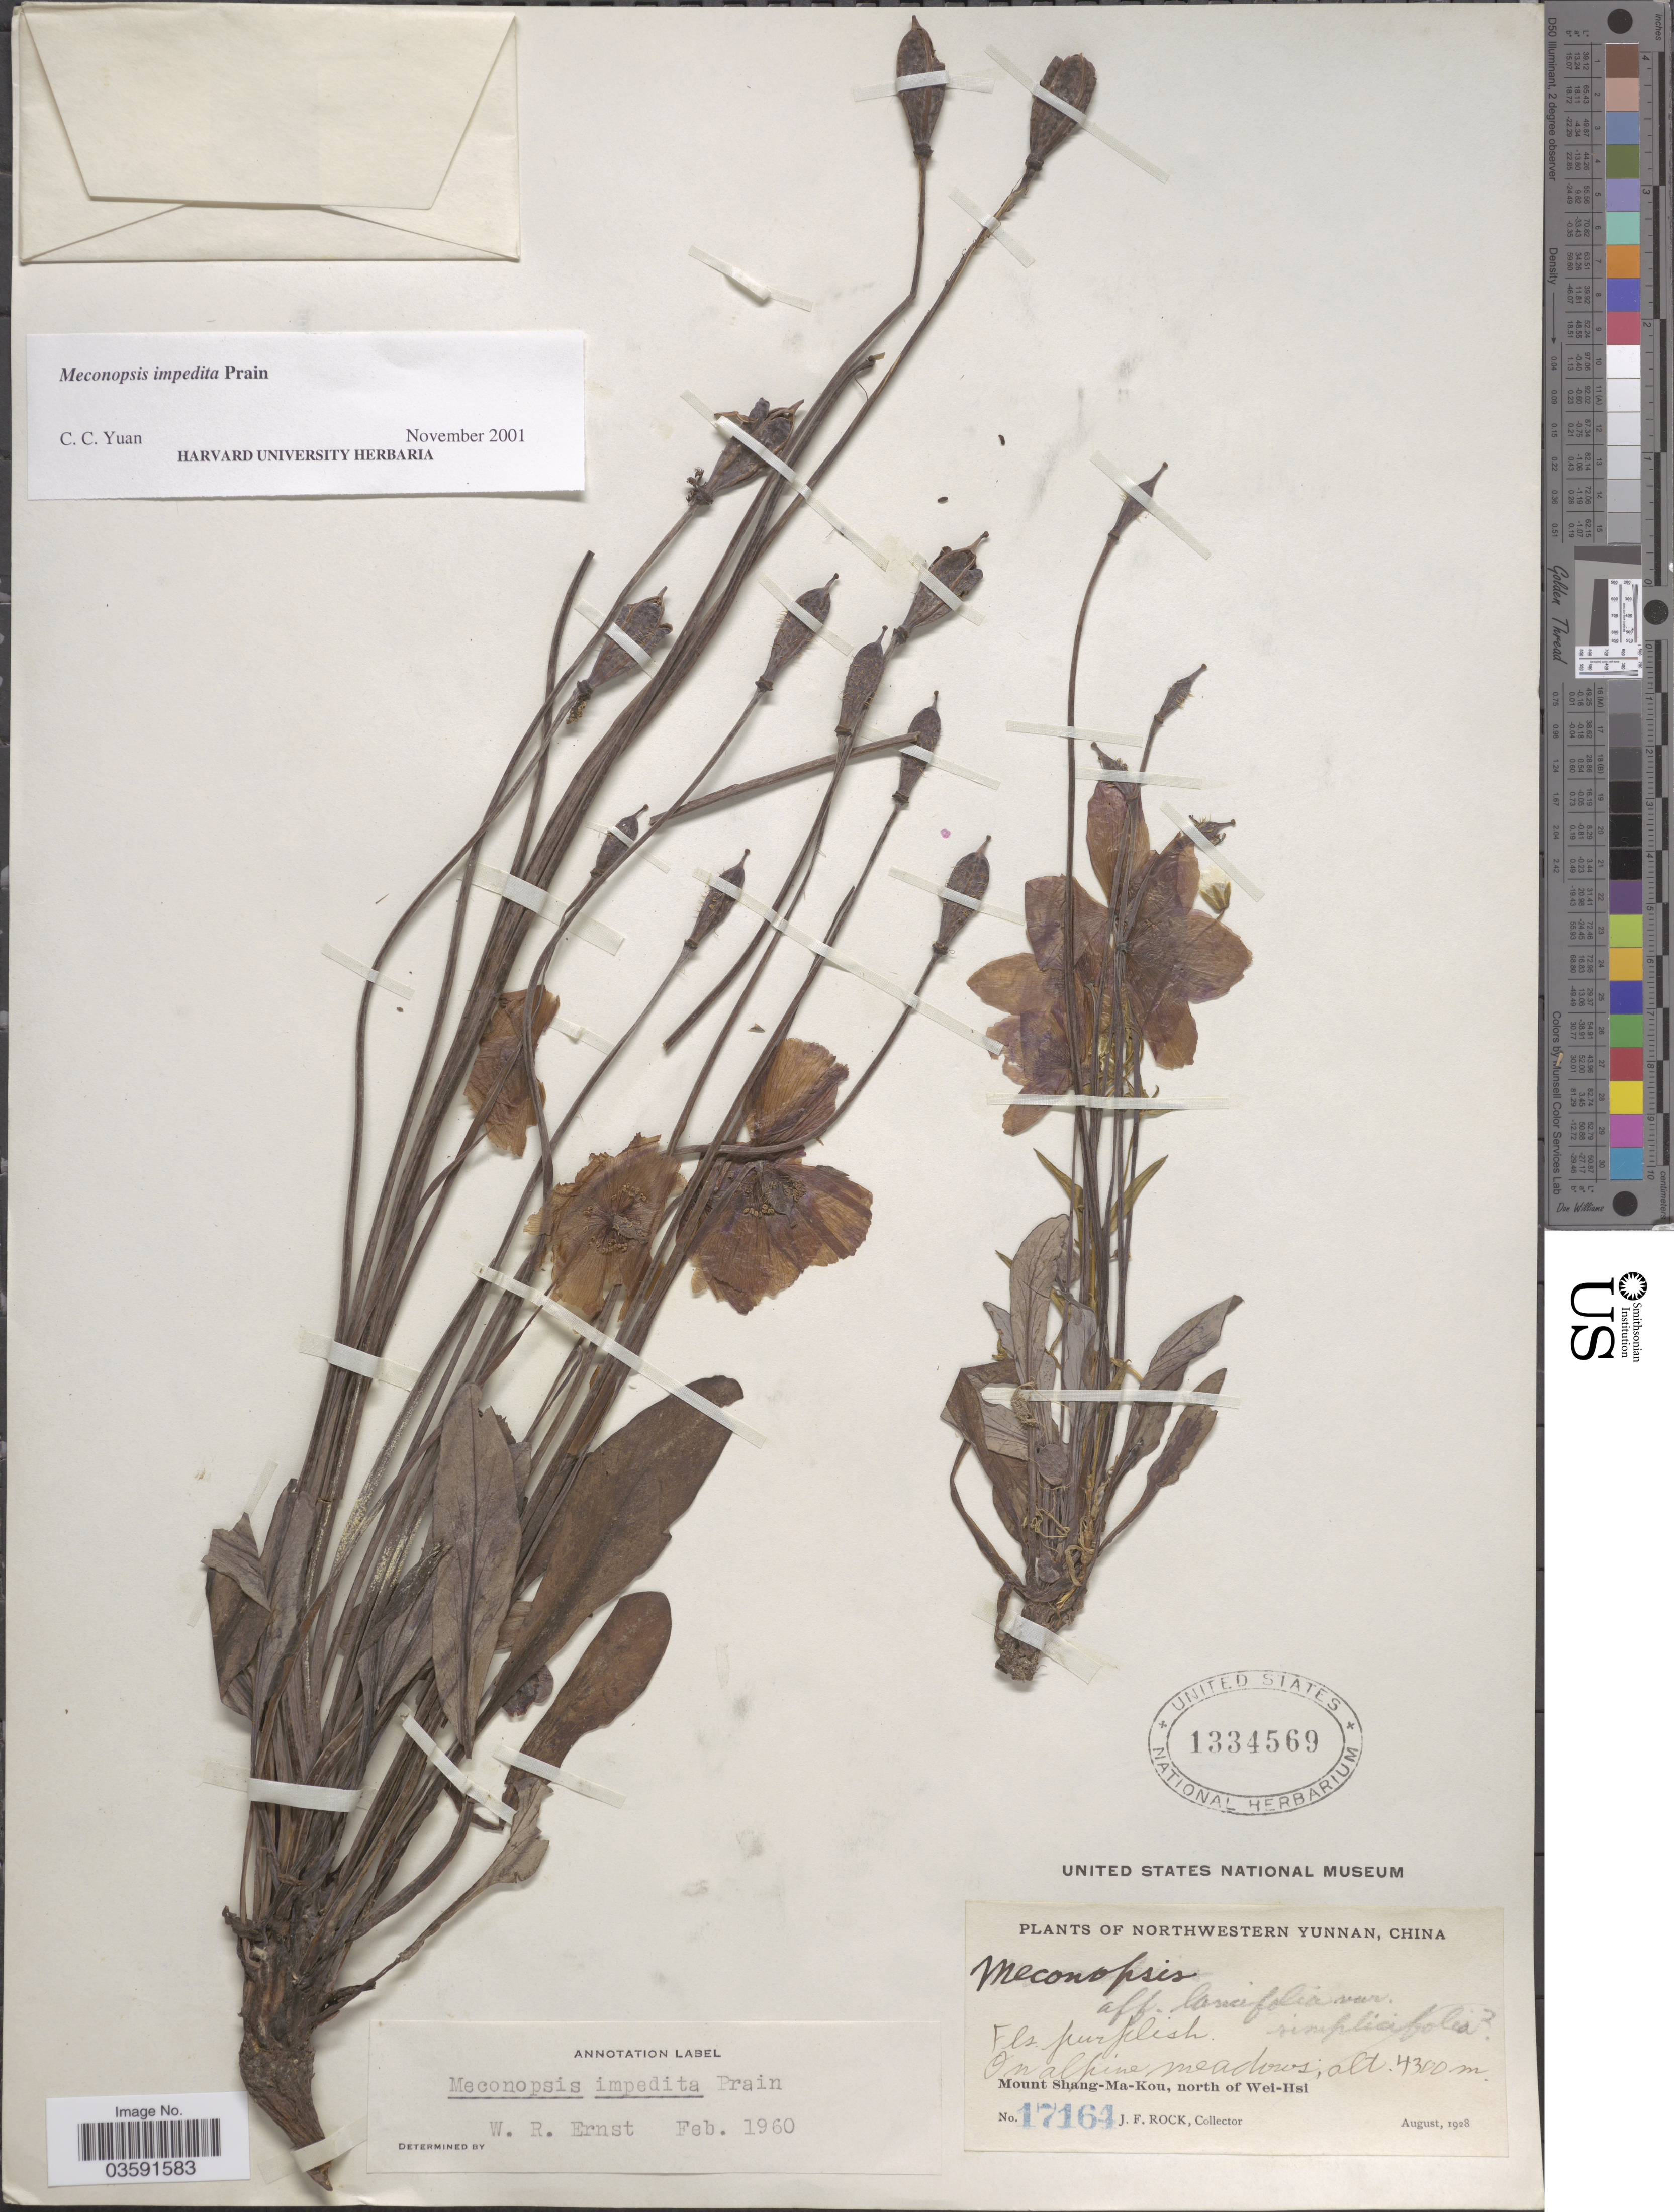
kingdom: Plantae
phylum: Tracheophyta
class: Magnoliopsida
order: Ranunculales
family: Papaveraceae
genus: Meconopsis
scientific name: Meconopsis impedita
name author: Prain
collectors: J. Rock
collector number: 17164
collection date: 1928-08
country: China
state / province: Yunnan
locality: Northwestern Yunnan. Mount Shang-Ma-Kou, north of Wei-Hsi.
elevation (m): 4300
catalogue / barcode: US 1334569